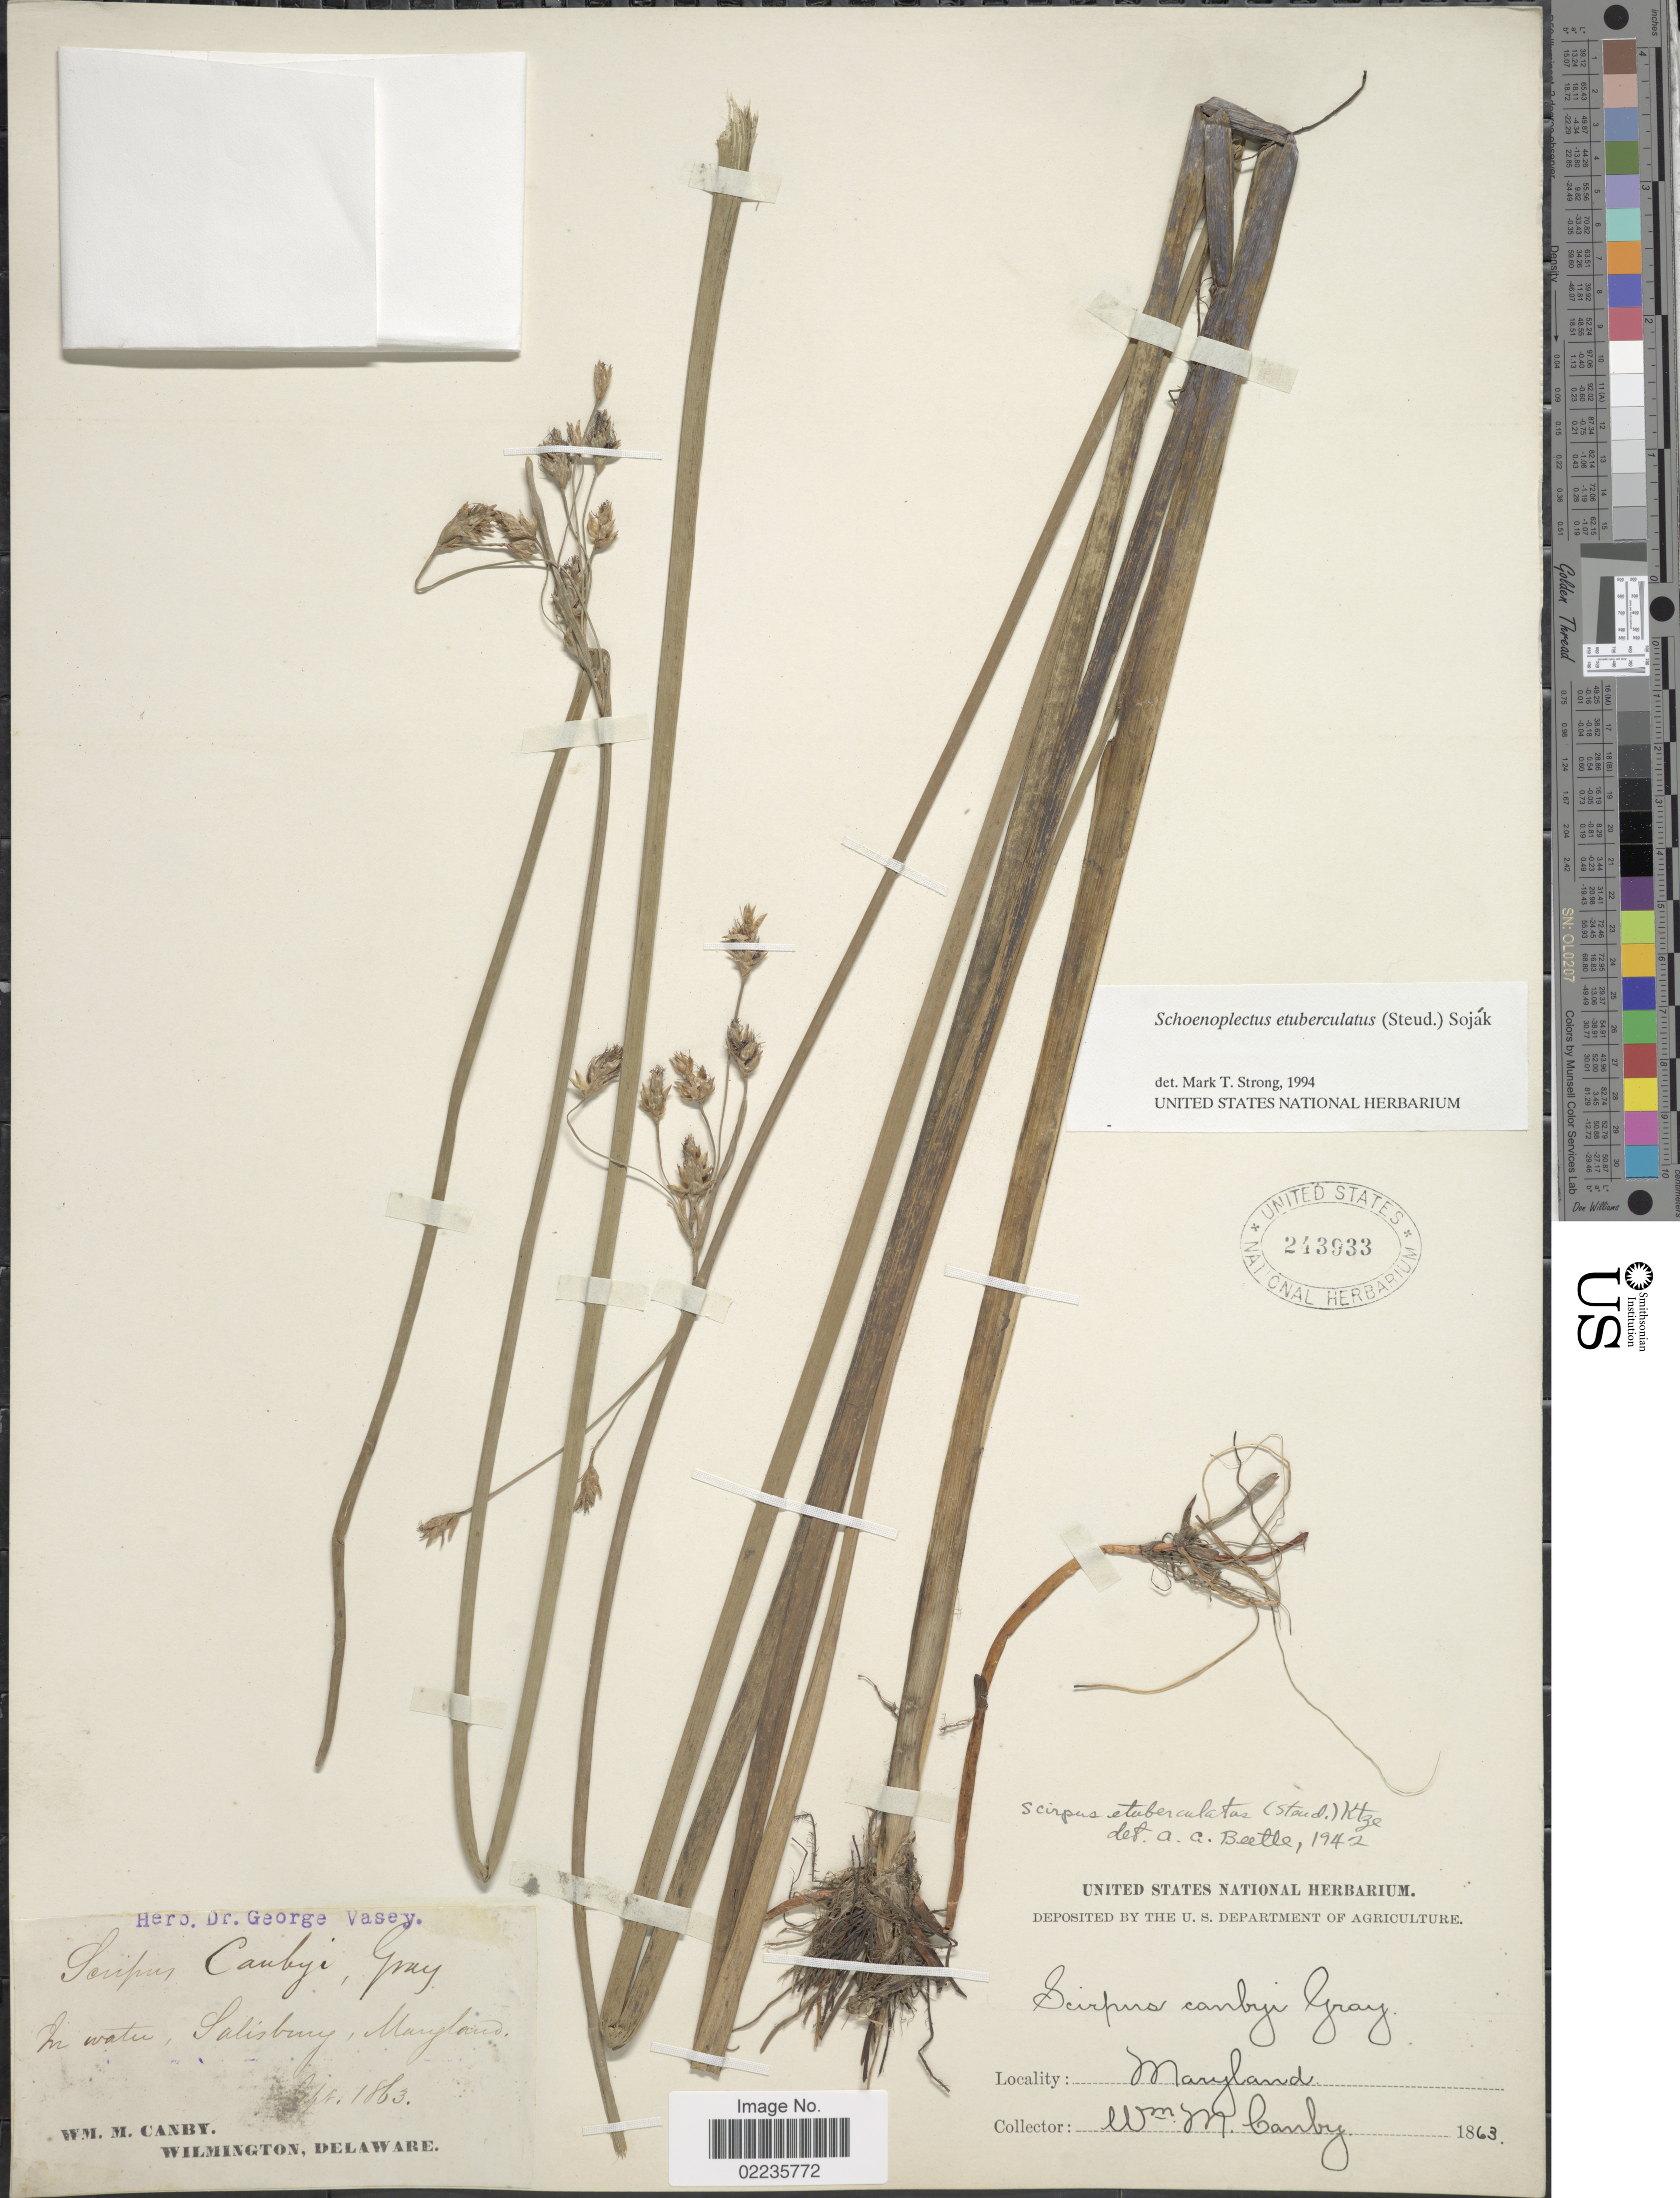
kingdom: Plantae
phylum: Tracheophyta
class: Liliopsida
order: Poales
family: Cyperaceae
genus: Schoenoplectus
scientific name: Schoenoplectus etuberculatus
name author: (Steud.) Soják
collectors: W. M. Canby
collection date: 1863-09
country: United States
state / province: Maryland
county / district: Wicomico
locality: In water, Salisbury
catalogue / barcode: US 243933